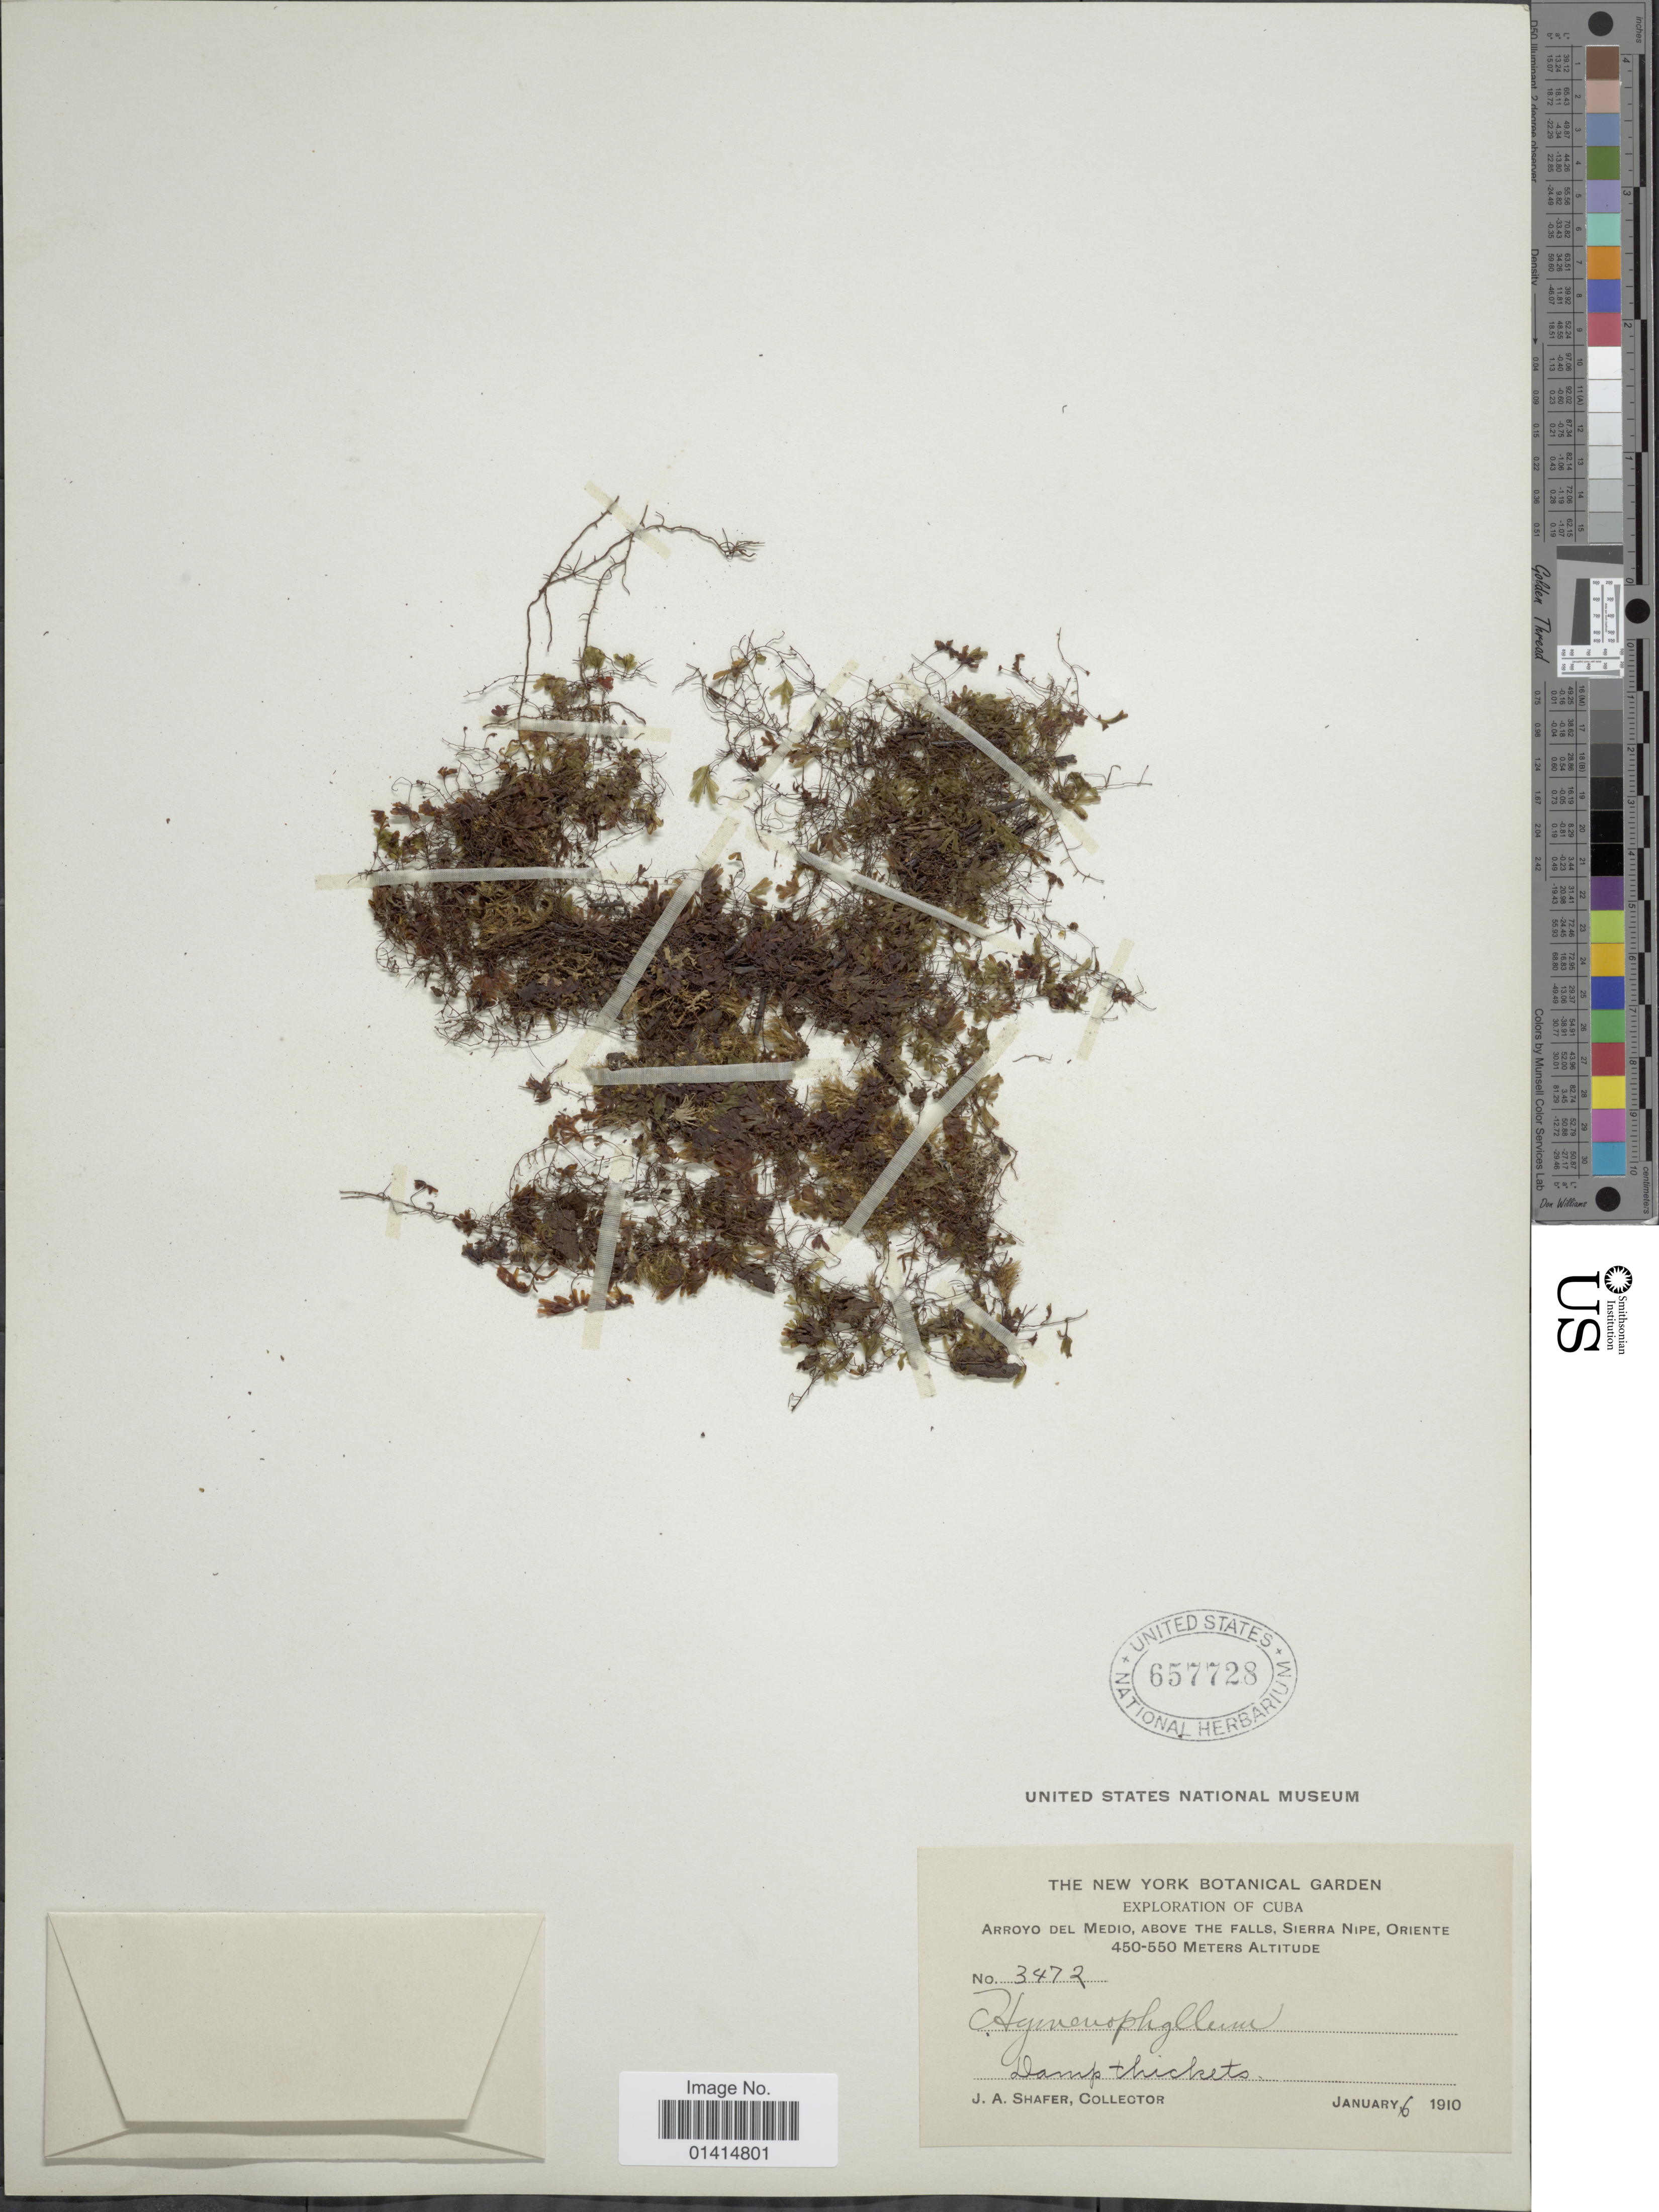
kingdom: Plantae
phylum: Tracheophyta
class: Polypodiopsida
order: Hymenophyllales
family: Hymenophyllaceae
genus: Hymenophyllum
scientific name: Hymenophyllum abruptum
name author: Hook.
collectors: J. A. Shafer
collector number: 3472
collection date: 1910-01-06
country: Cuba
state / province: Oriente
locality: Arroyo del Medio, above the Falls, Sierra Nipe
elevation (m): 450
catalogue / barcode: US 657728